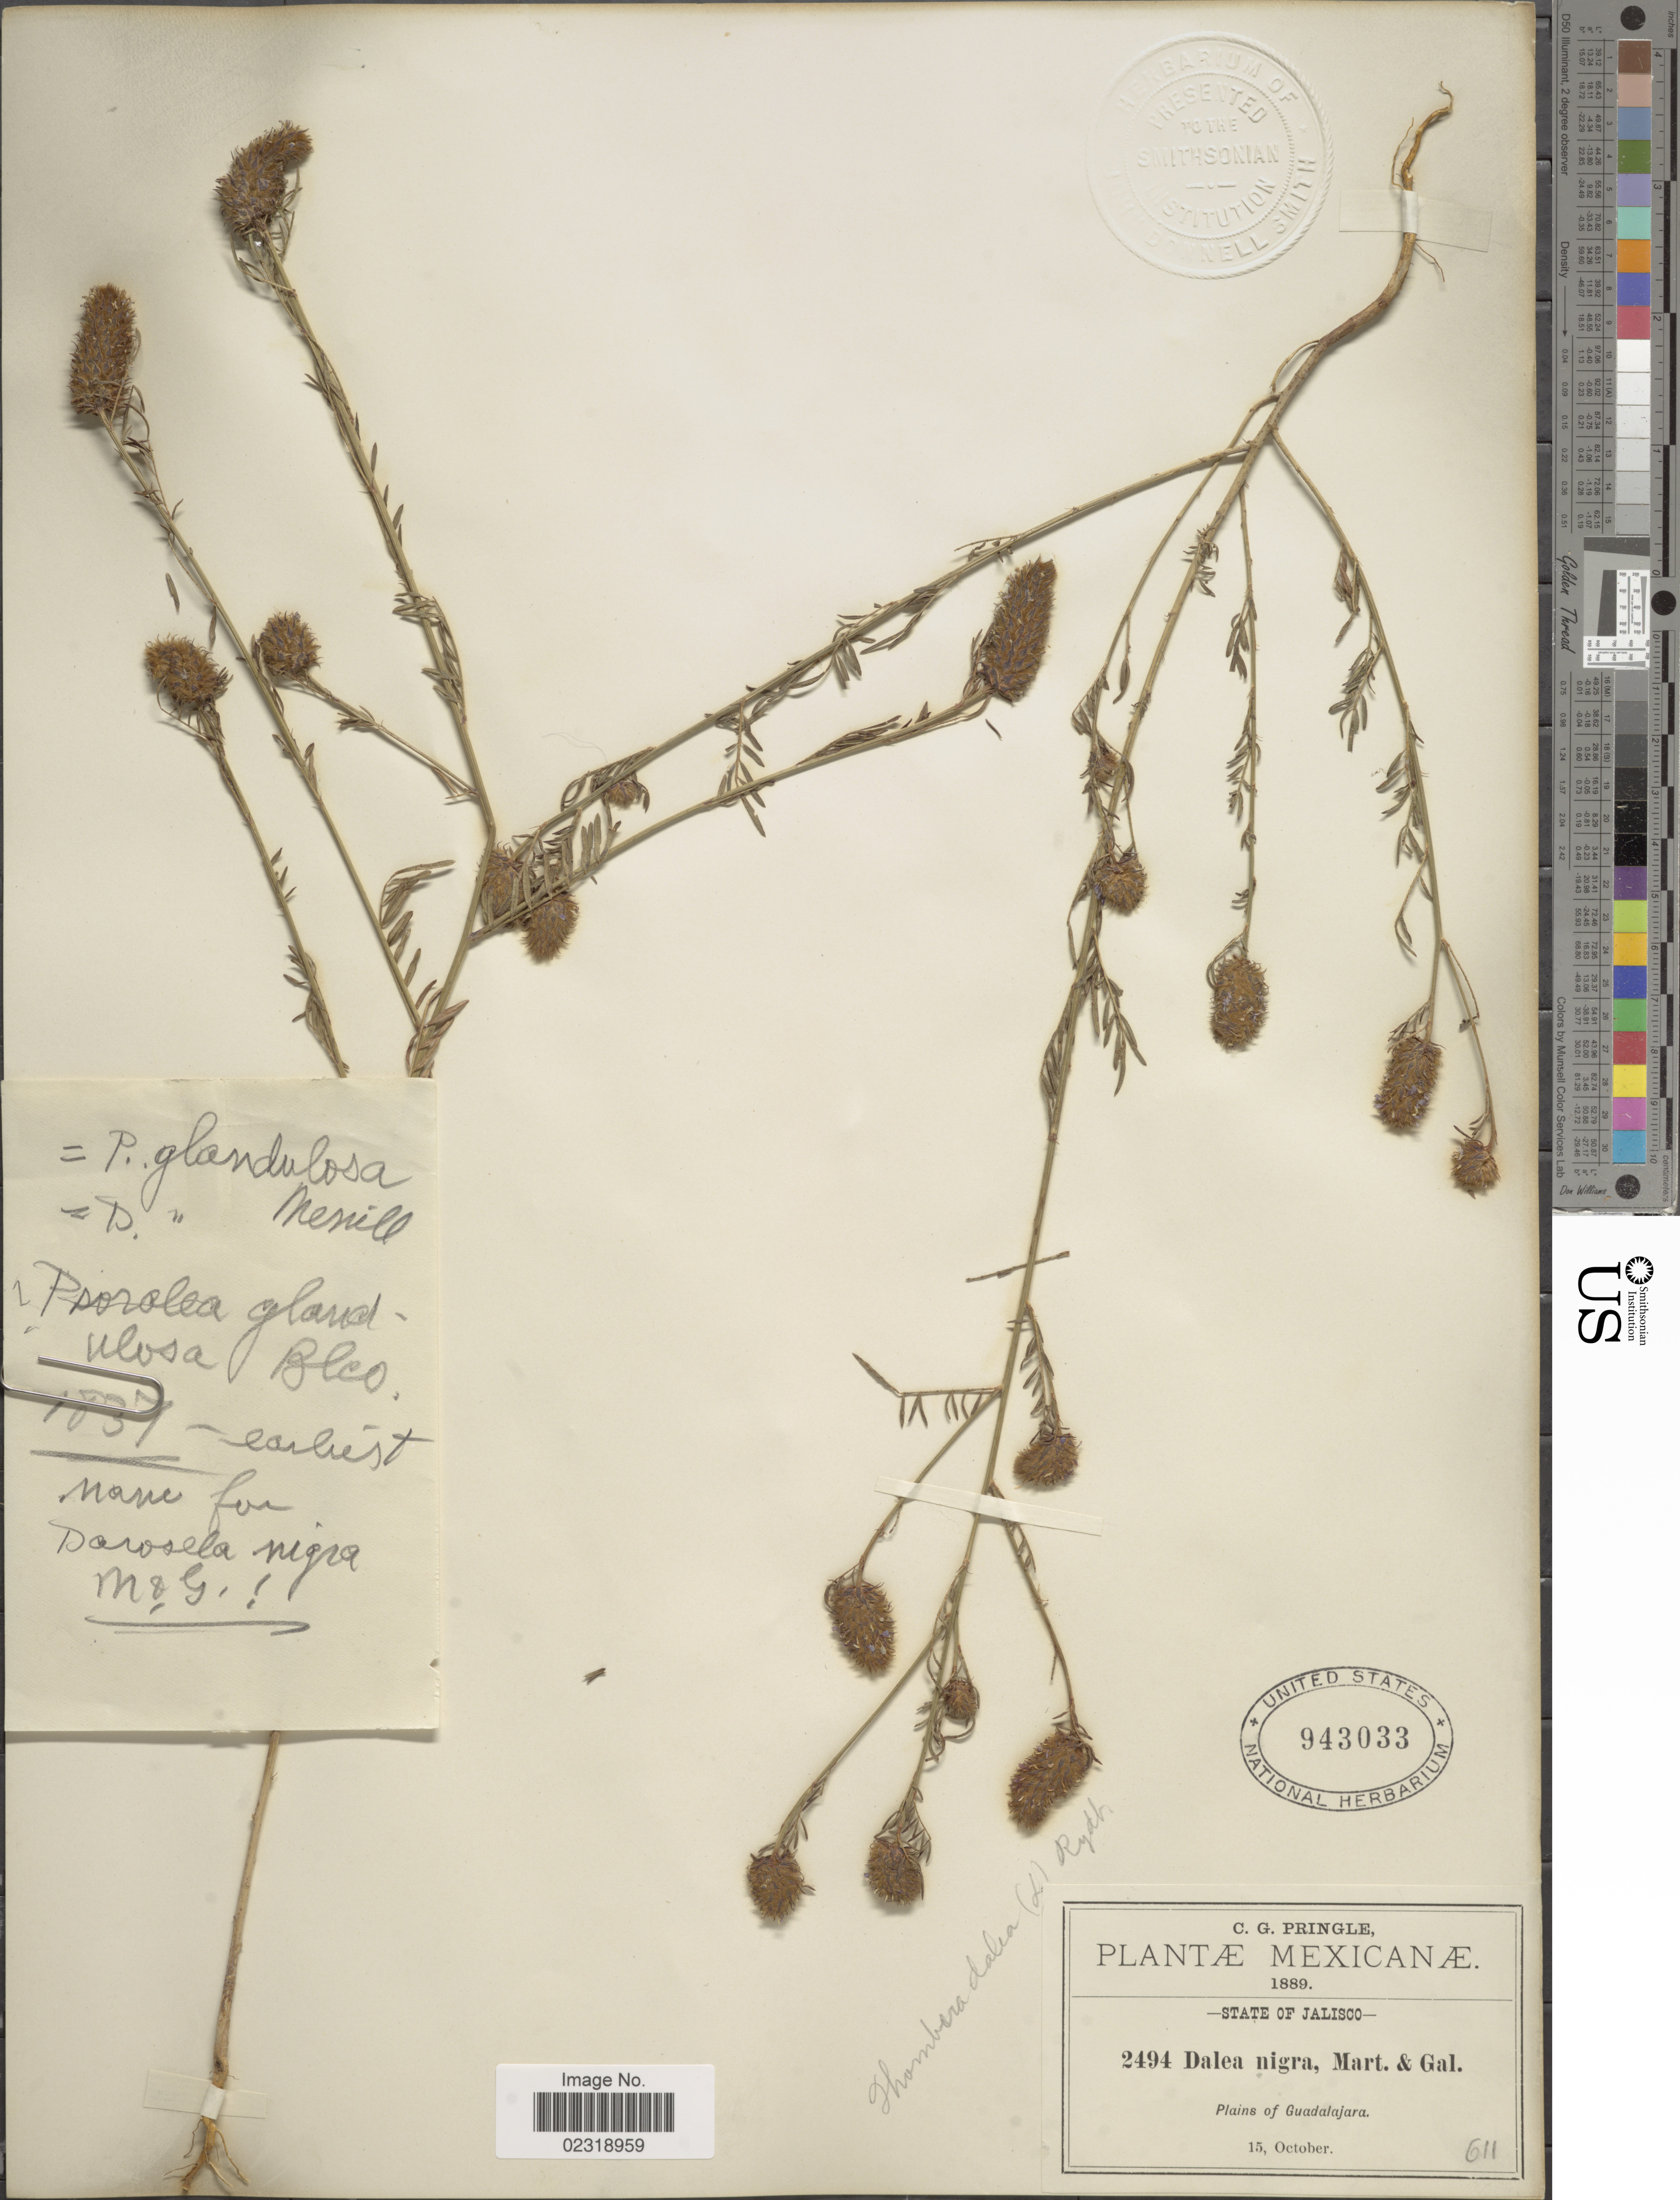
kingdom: Plantae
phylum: Tracheophyta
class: Magnoliopsida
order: Fabales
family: Fabaceae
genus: Dalea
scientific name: Dalea cliffortiana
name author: Willd.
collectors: C. G. Pringle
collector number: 2494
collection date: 1889-10-15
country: Mexico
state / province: Jalisco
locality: Plains of Gaudalajara.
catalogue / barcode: US 943033